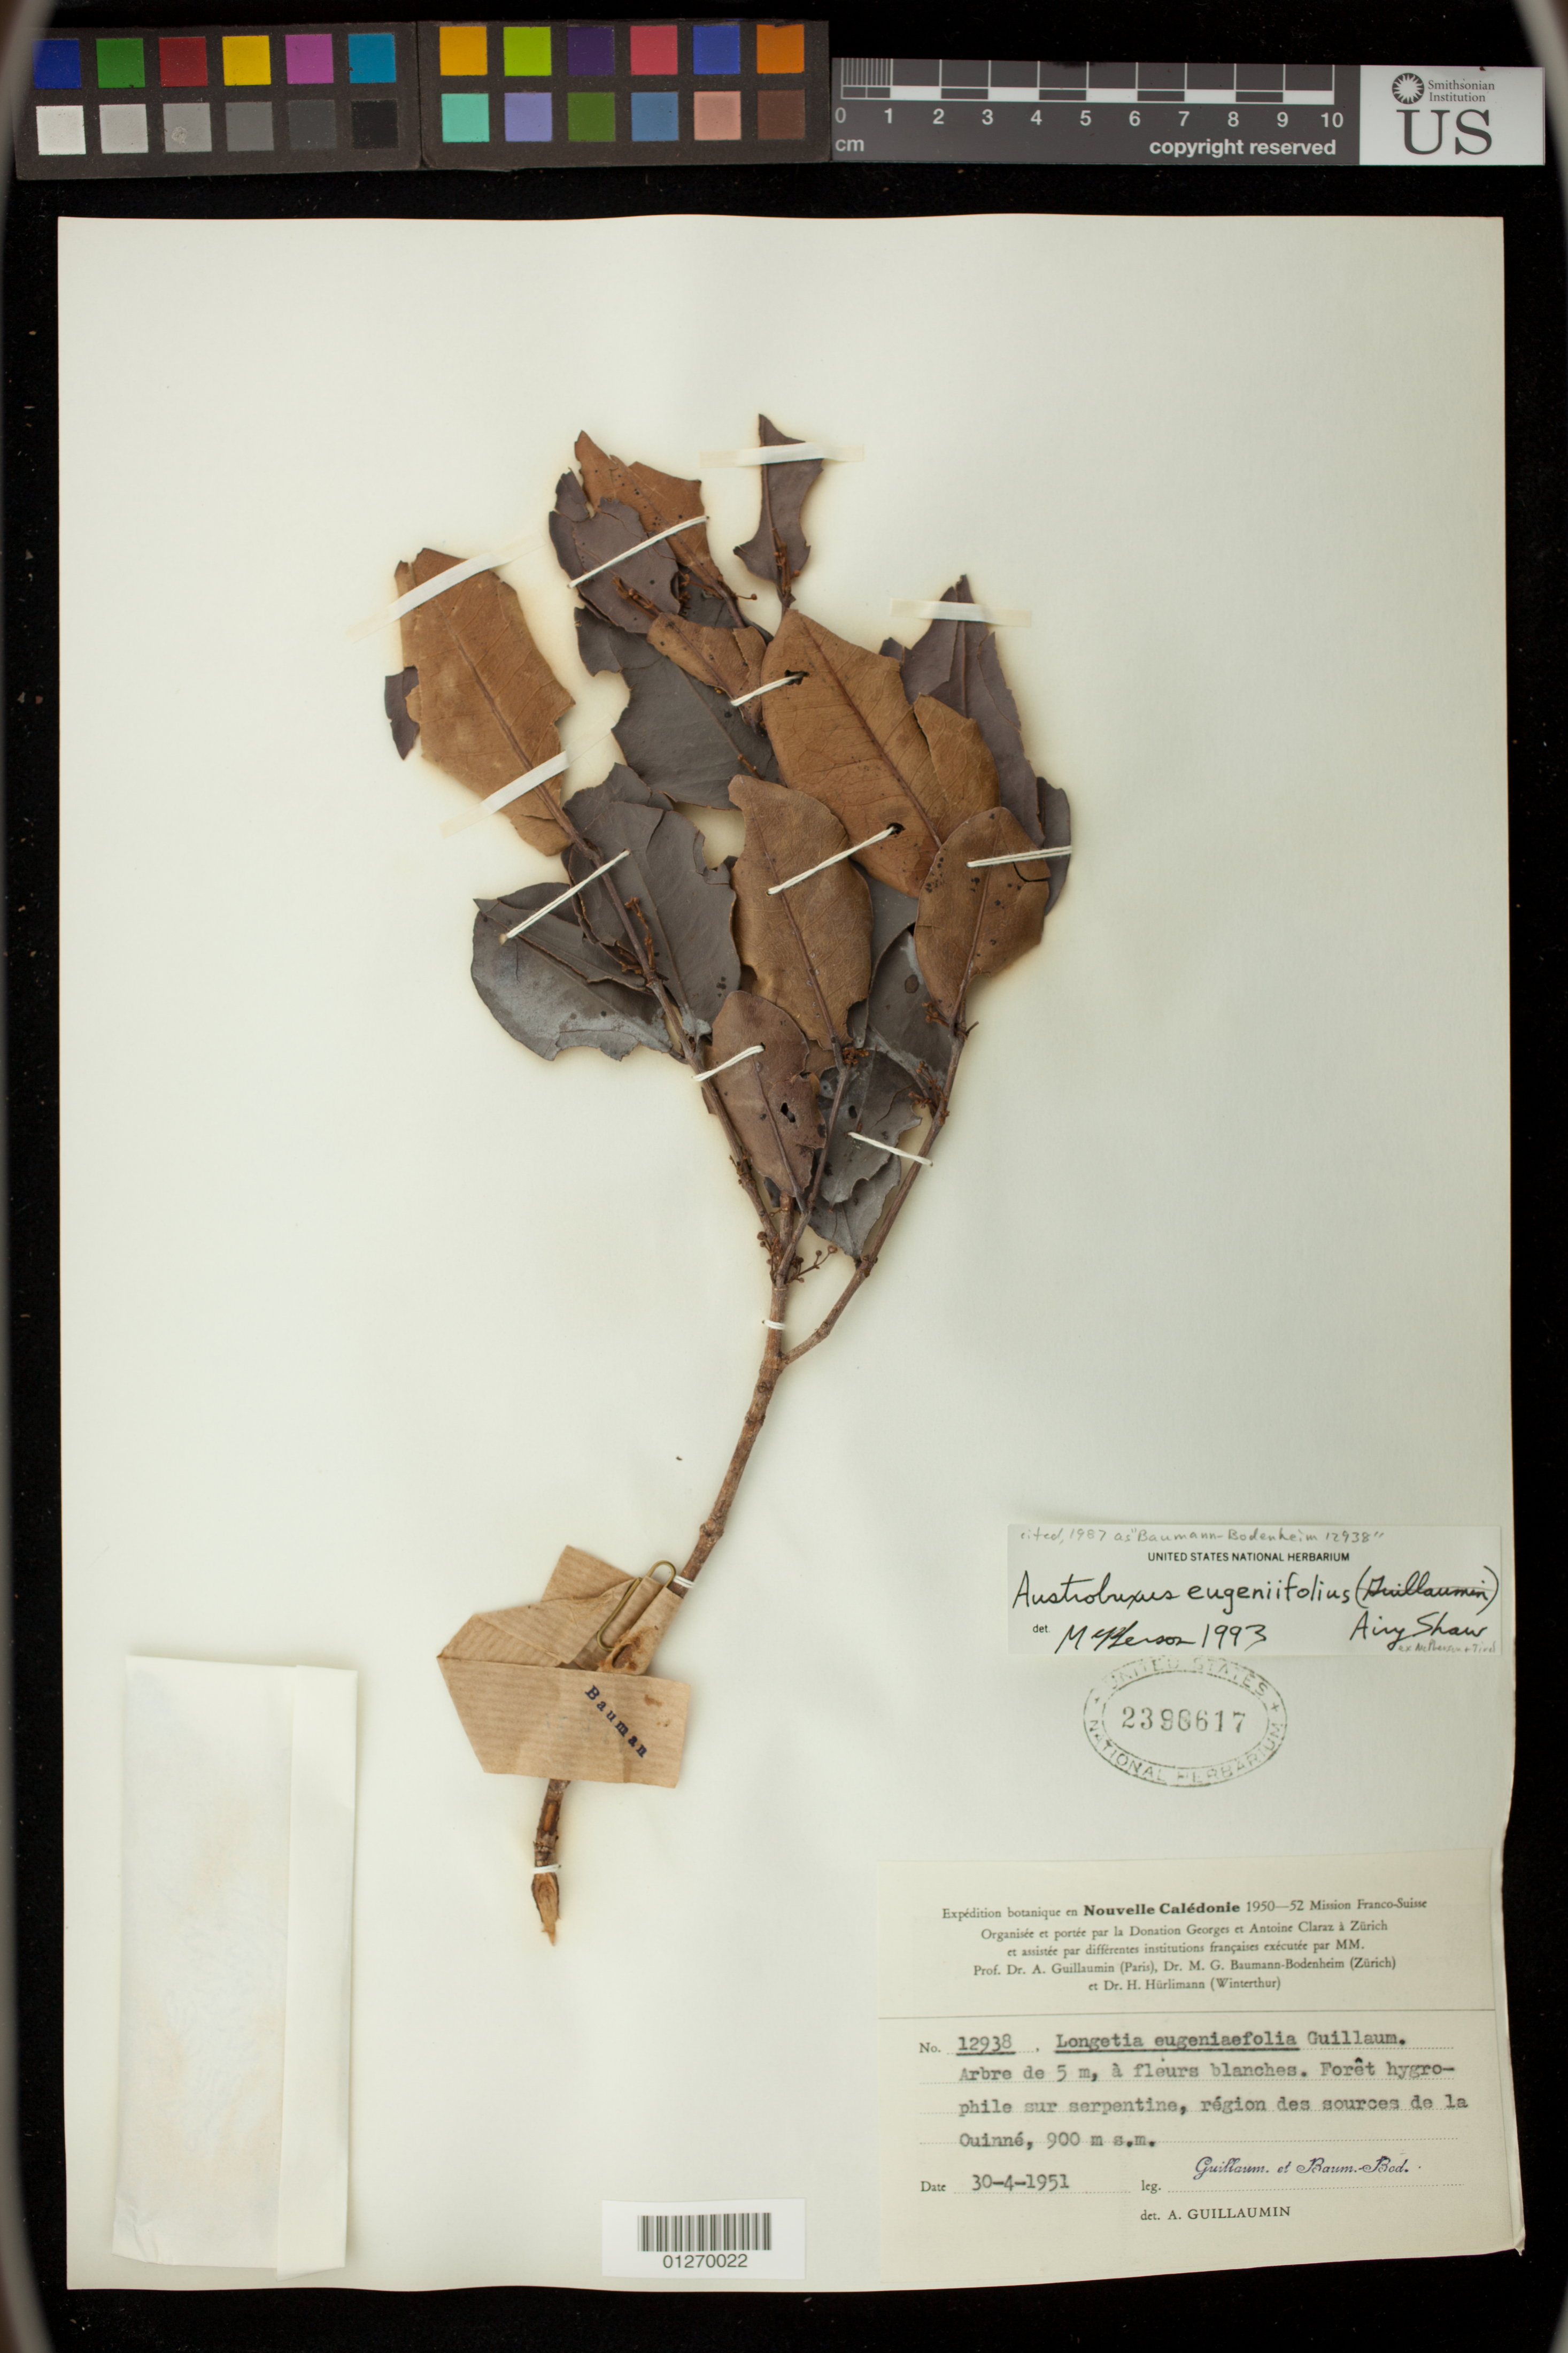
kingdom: Plantae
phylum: Tracheophyta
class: Magnoliopsida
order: Malpighiales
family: Picrodendraceae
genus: Austrobuxus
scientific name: Austrobuxus eugeniifolius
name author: Airy Shaw ex McPherson & Tirel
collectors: A. Guillaumin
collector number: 12938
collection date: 1951-04-30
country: New Caledonia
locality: region des sources de la Ouinne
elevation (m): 900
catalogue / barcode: US 2398617